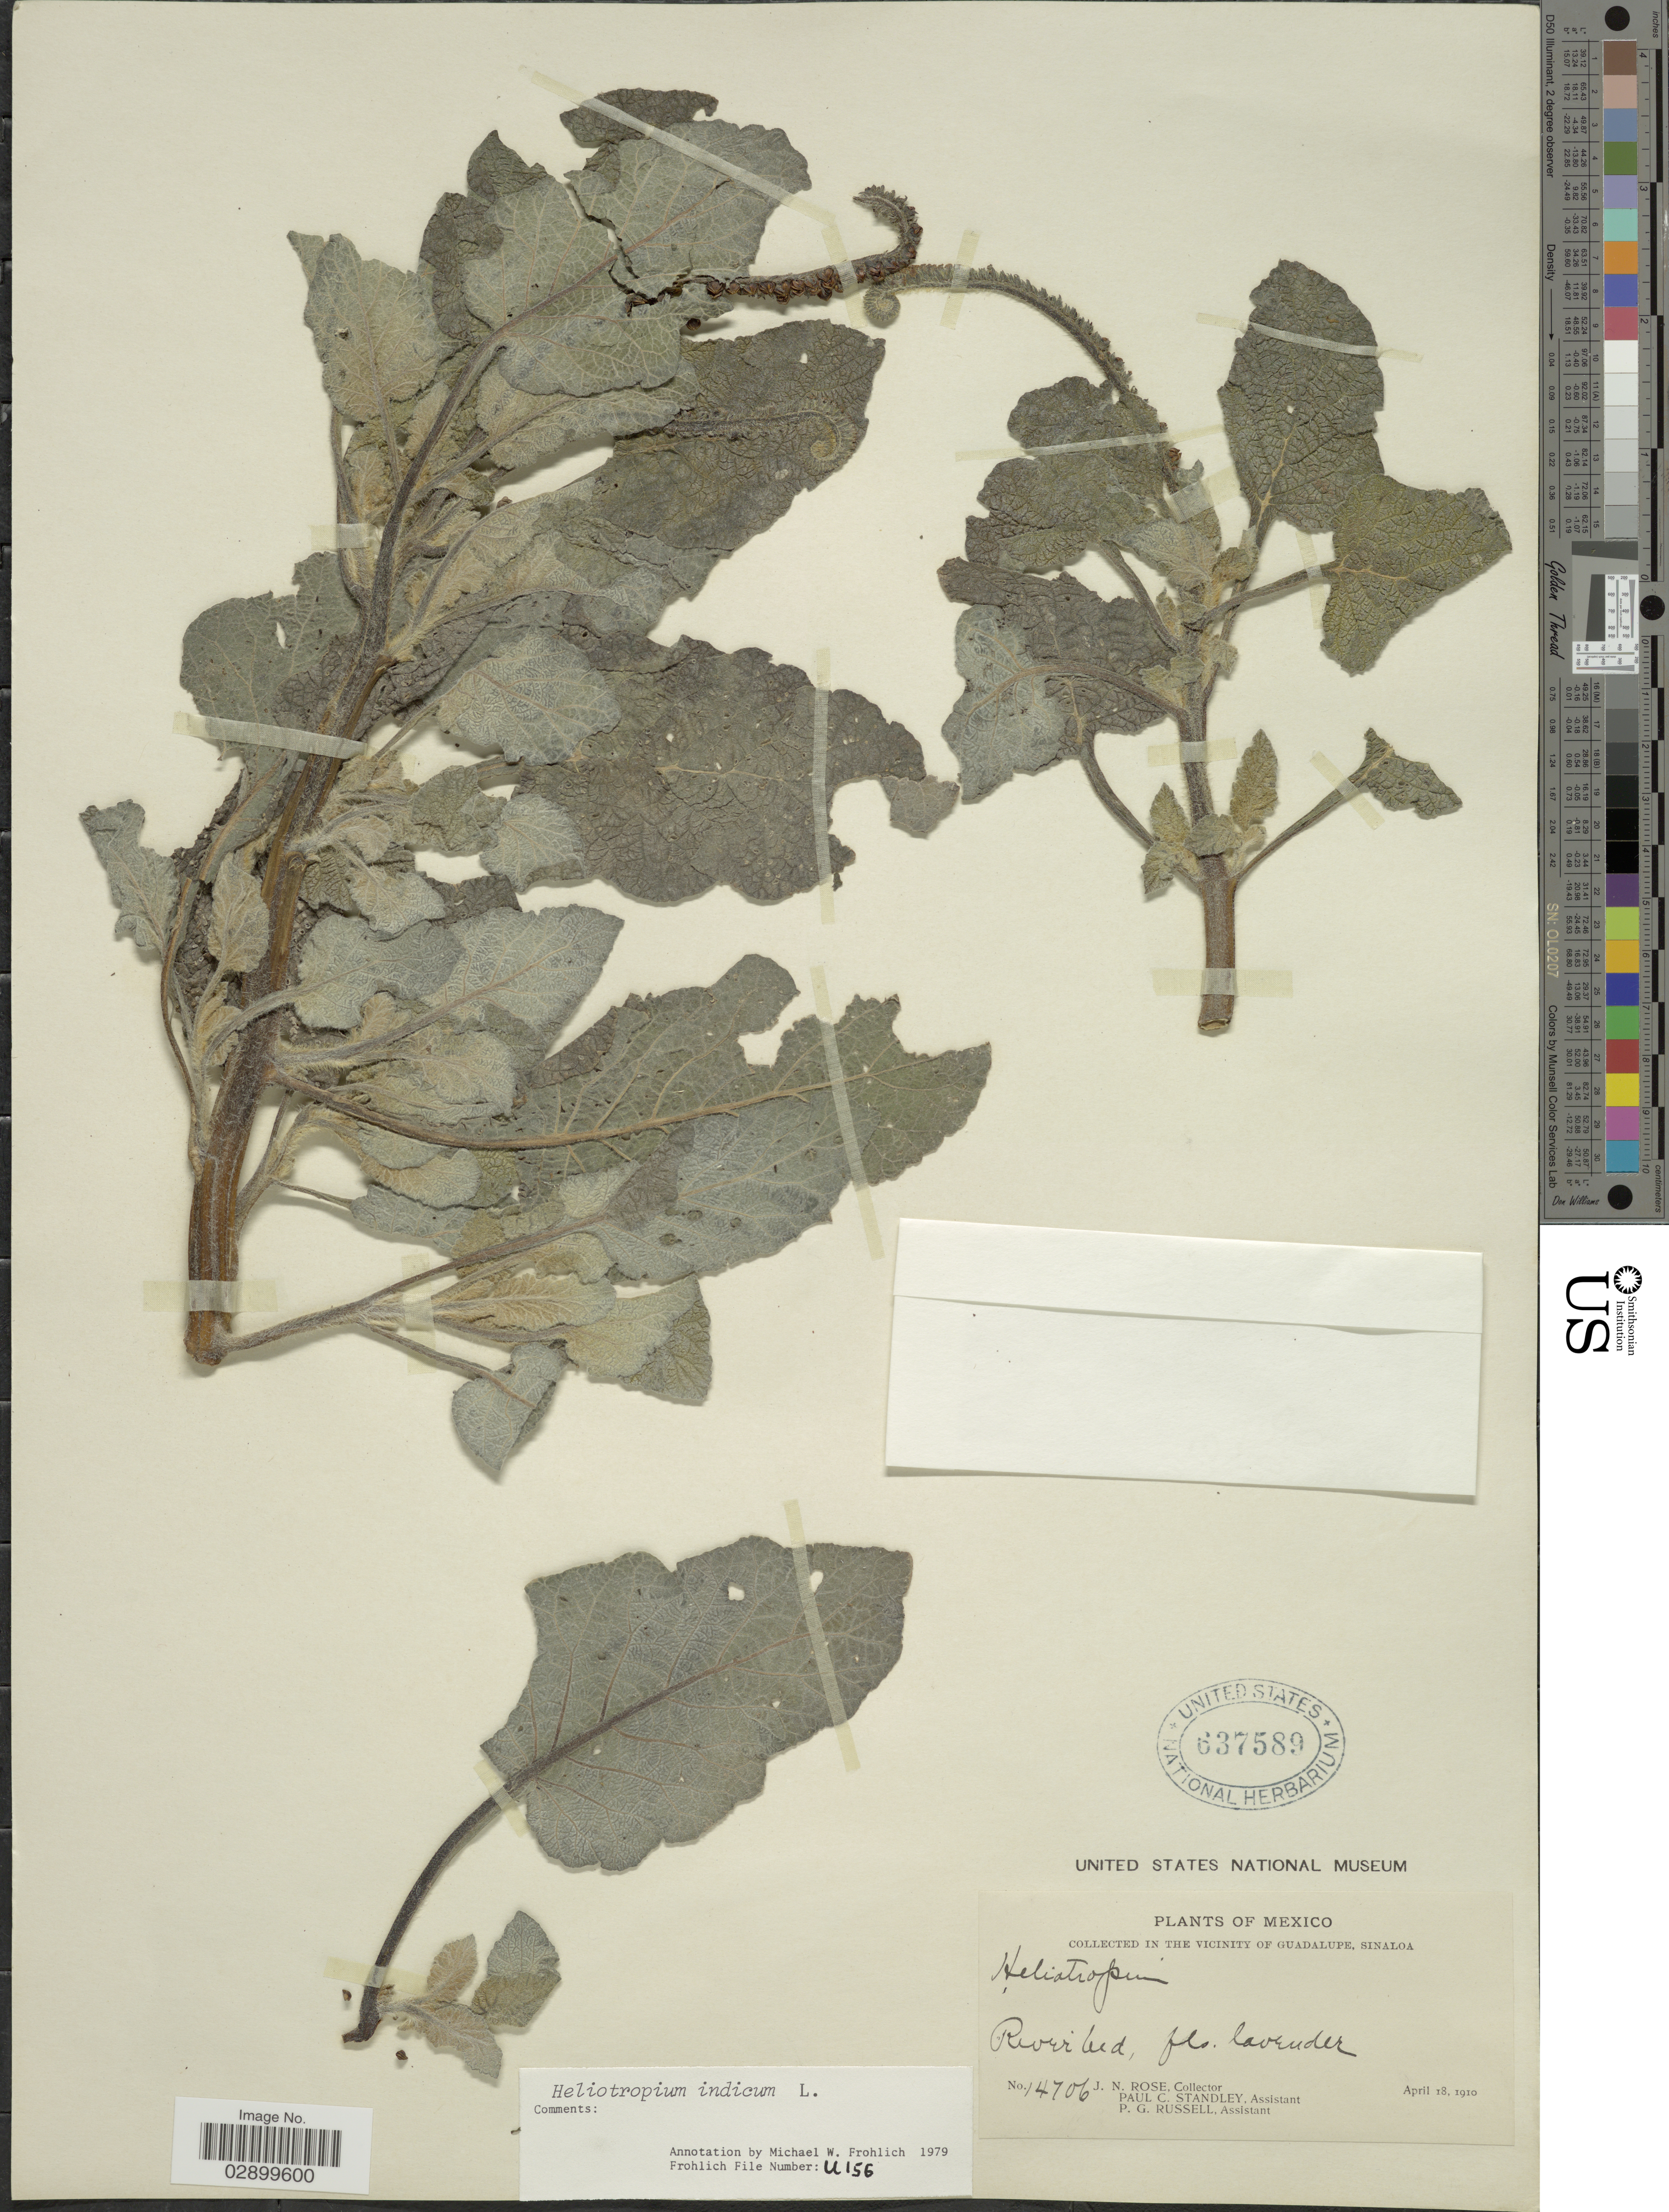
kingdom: Plantae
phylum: Tracheophyta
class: Magnoliopsida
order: Boraginales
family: Heliotropiaceae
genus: Heliotropium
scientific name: Heliotropium indicum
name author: L.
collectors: J. N. Rose, P. C. Standley & P. G. Russell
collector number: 14706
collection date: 1910-04-18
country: Mexico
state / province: Sinaloa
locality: In the vicinity of Guadalupe.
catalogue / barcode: US 637589